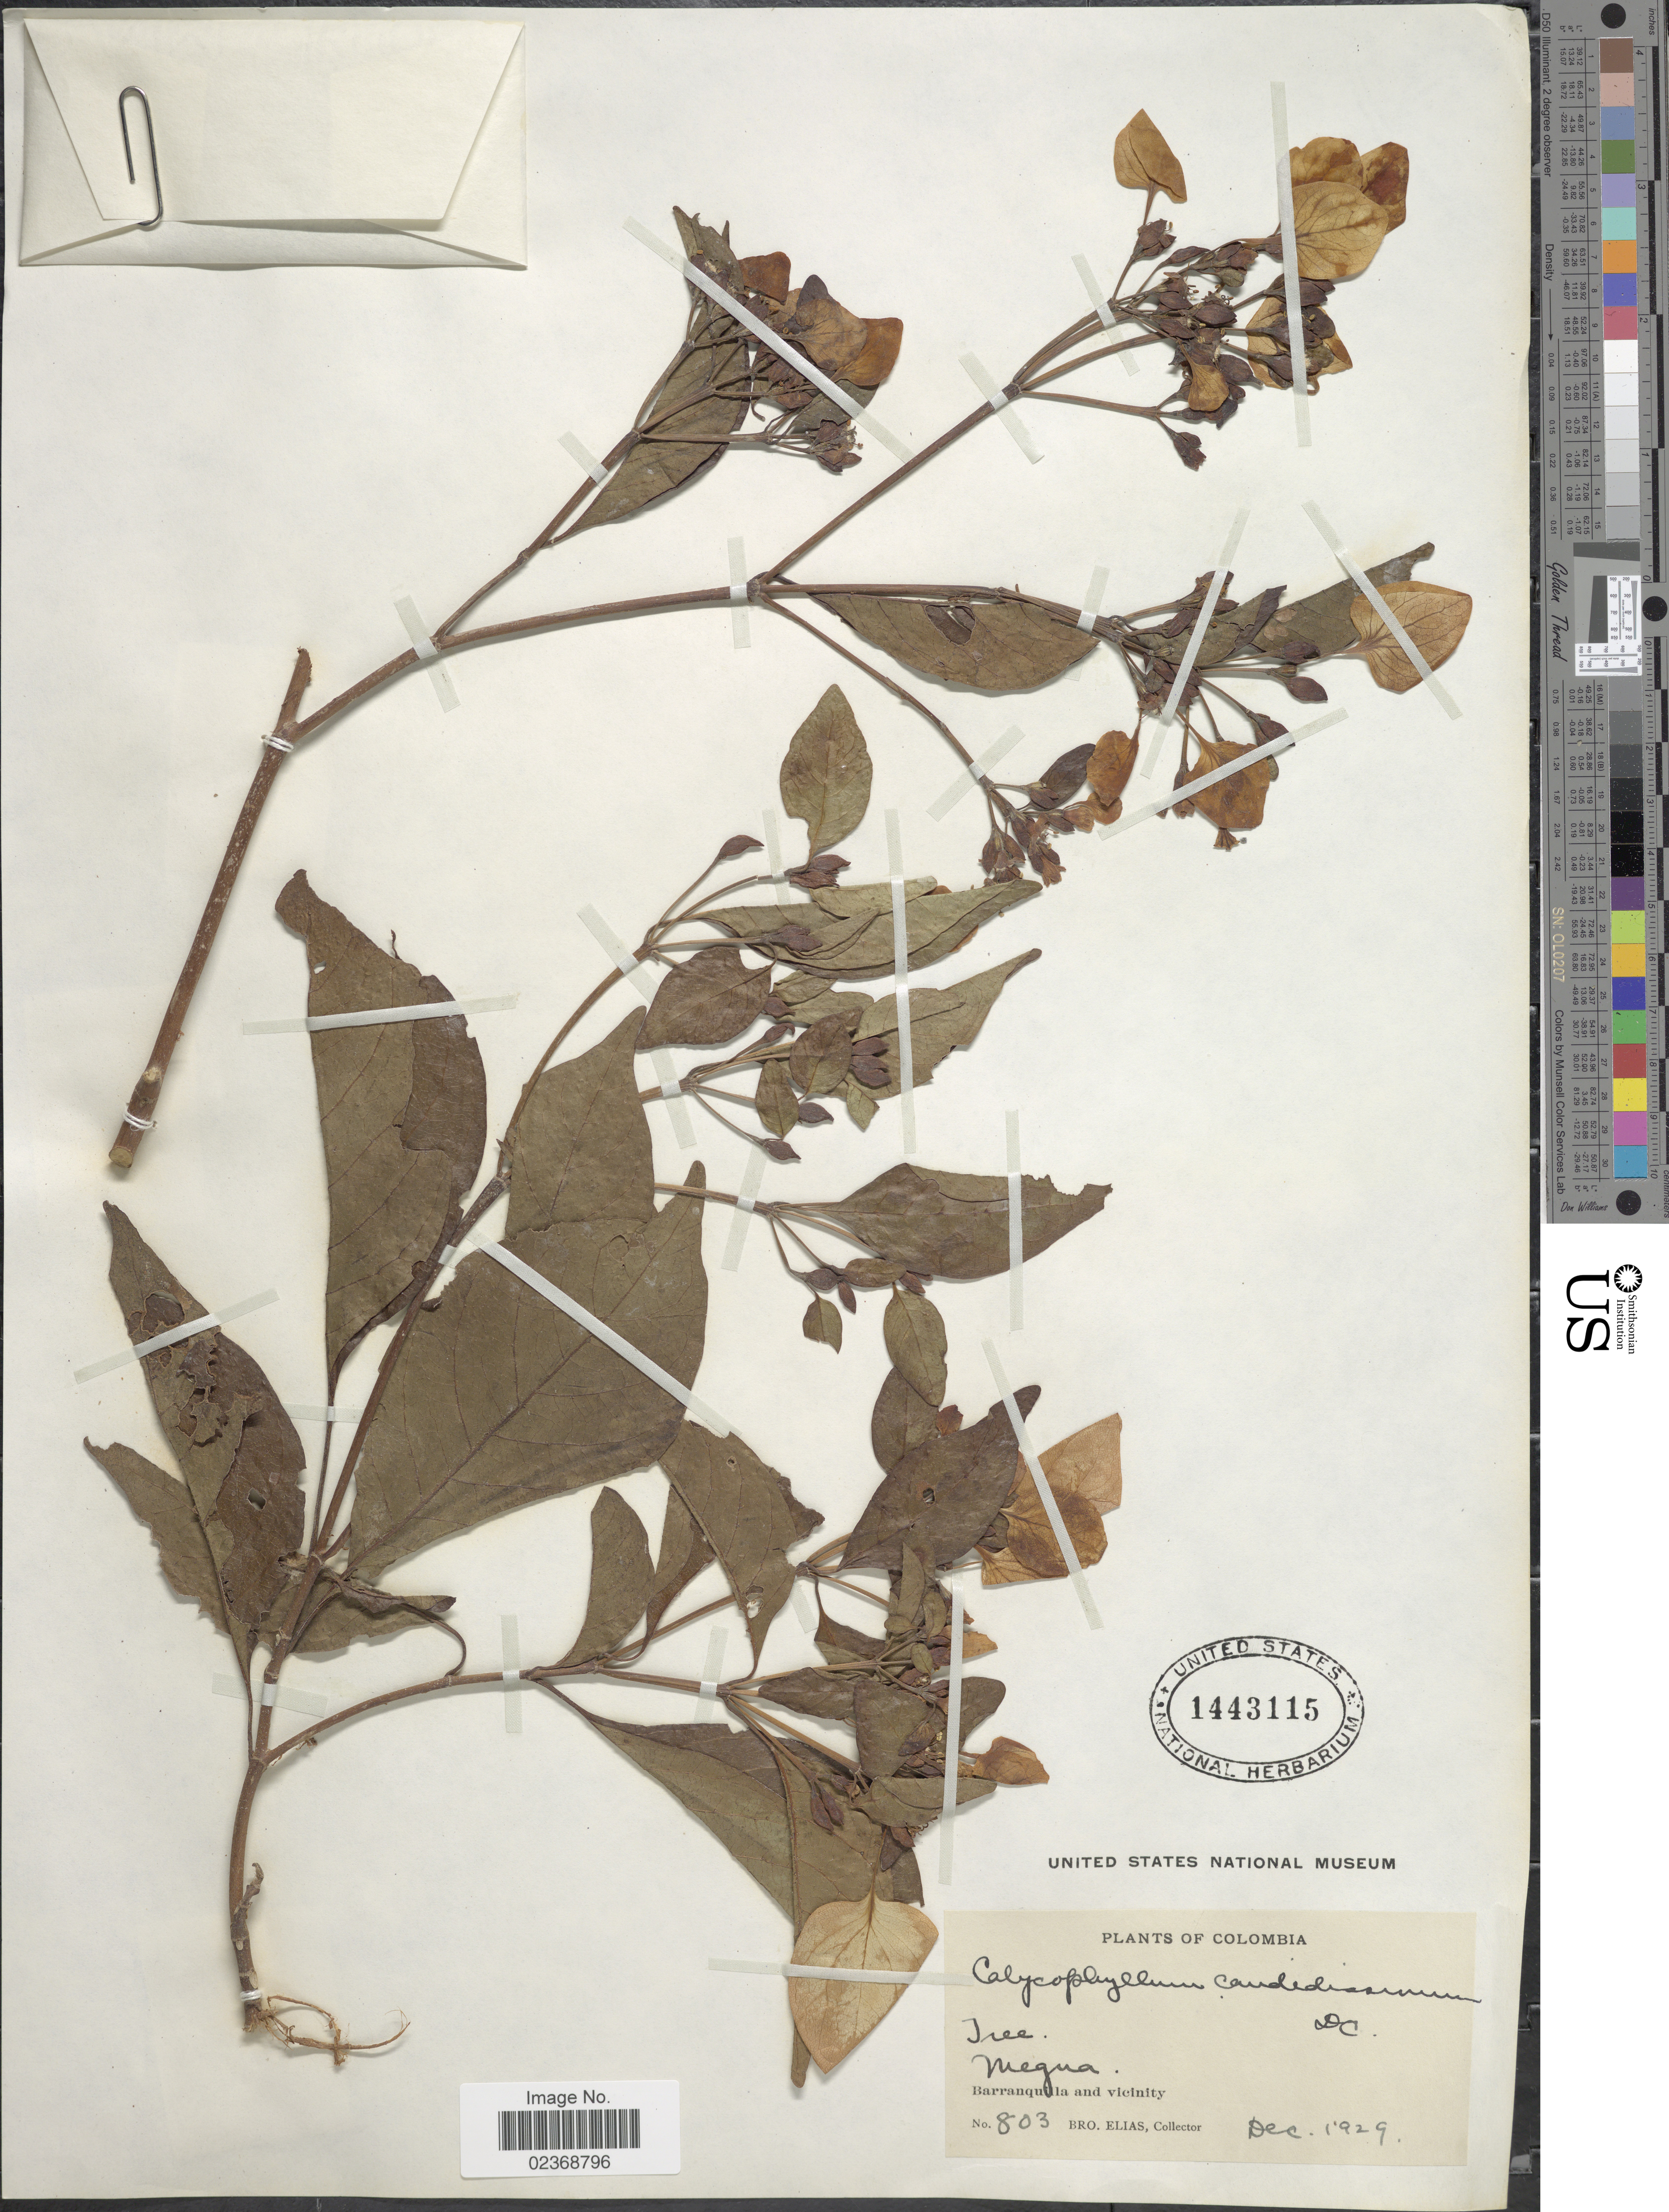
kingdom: Plantae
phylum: Tracheophyta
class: Magnoliopsida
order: Gentianales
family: Rubiaceae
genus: Calycophyllum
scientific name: Calycophyllum candidissimum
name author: (Vahl) DC.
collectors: Bro. Elias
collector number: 803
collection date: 1929-12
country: Colombia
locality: Megua. Barranquilla and vicinity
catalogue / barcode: US 1443115